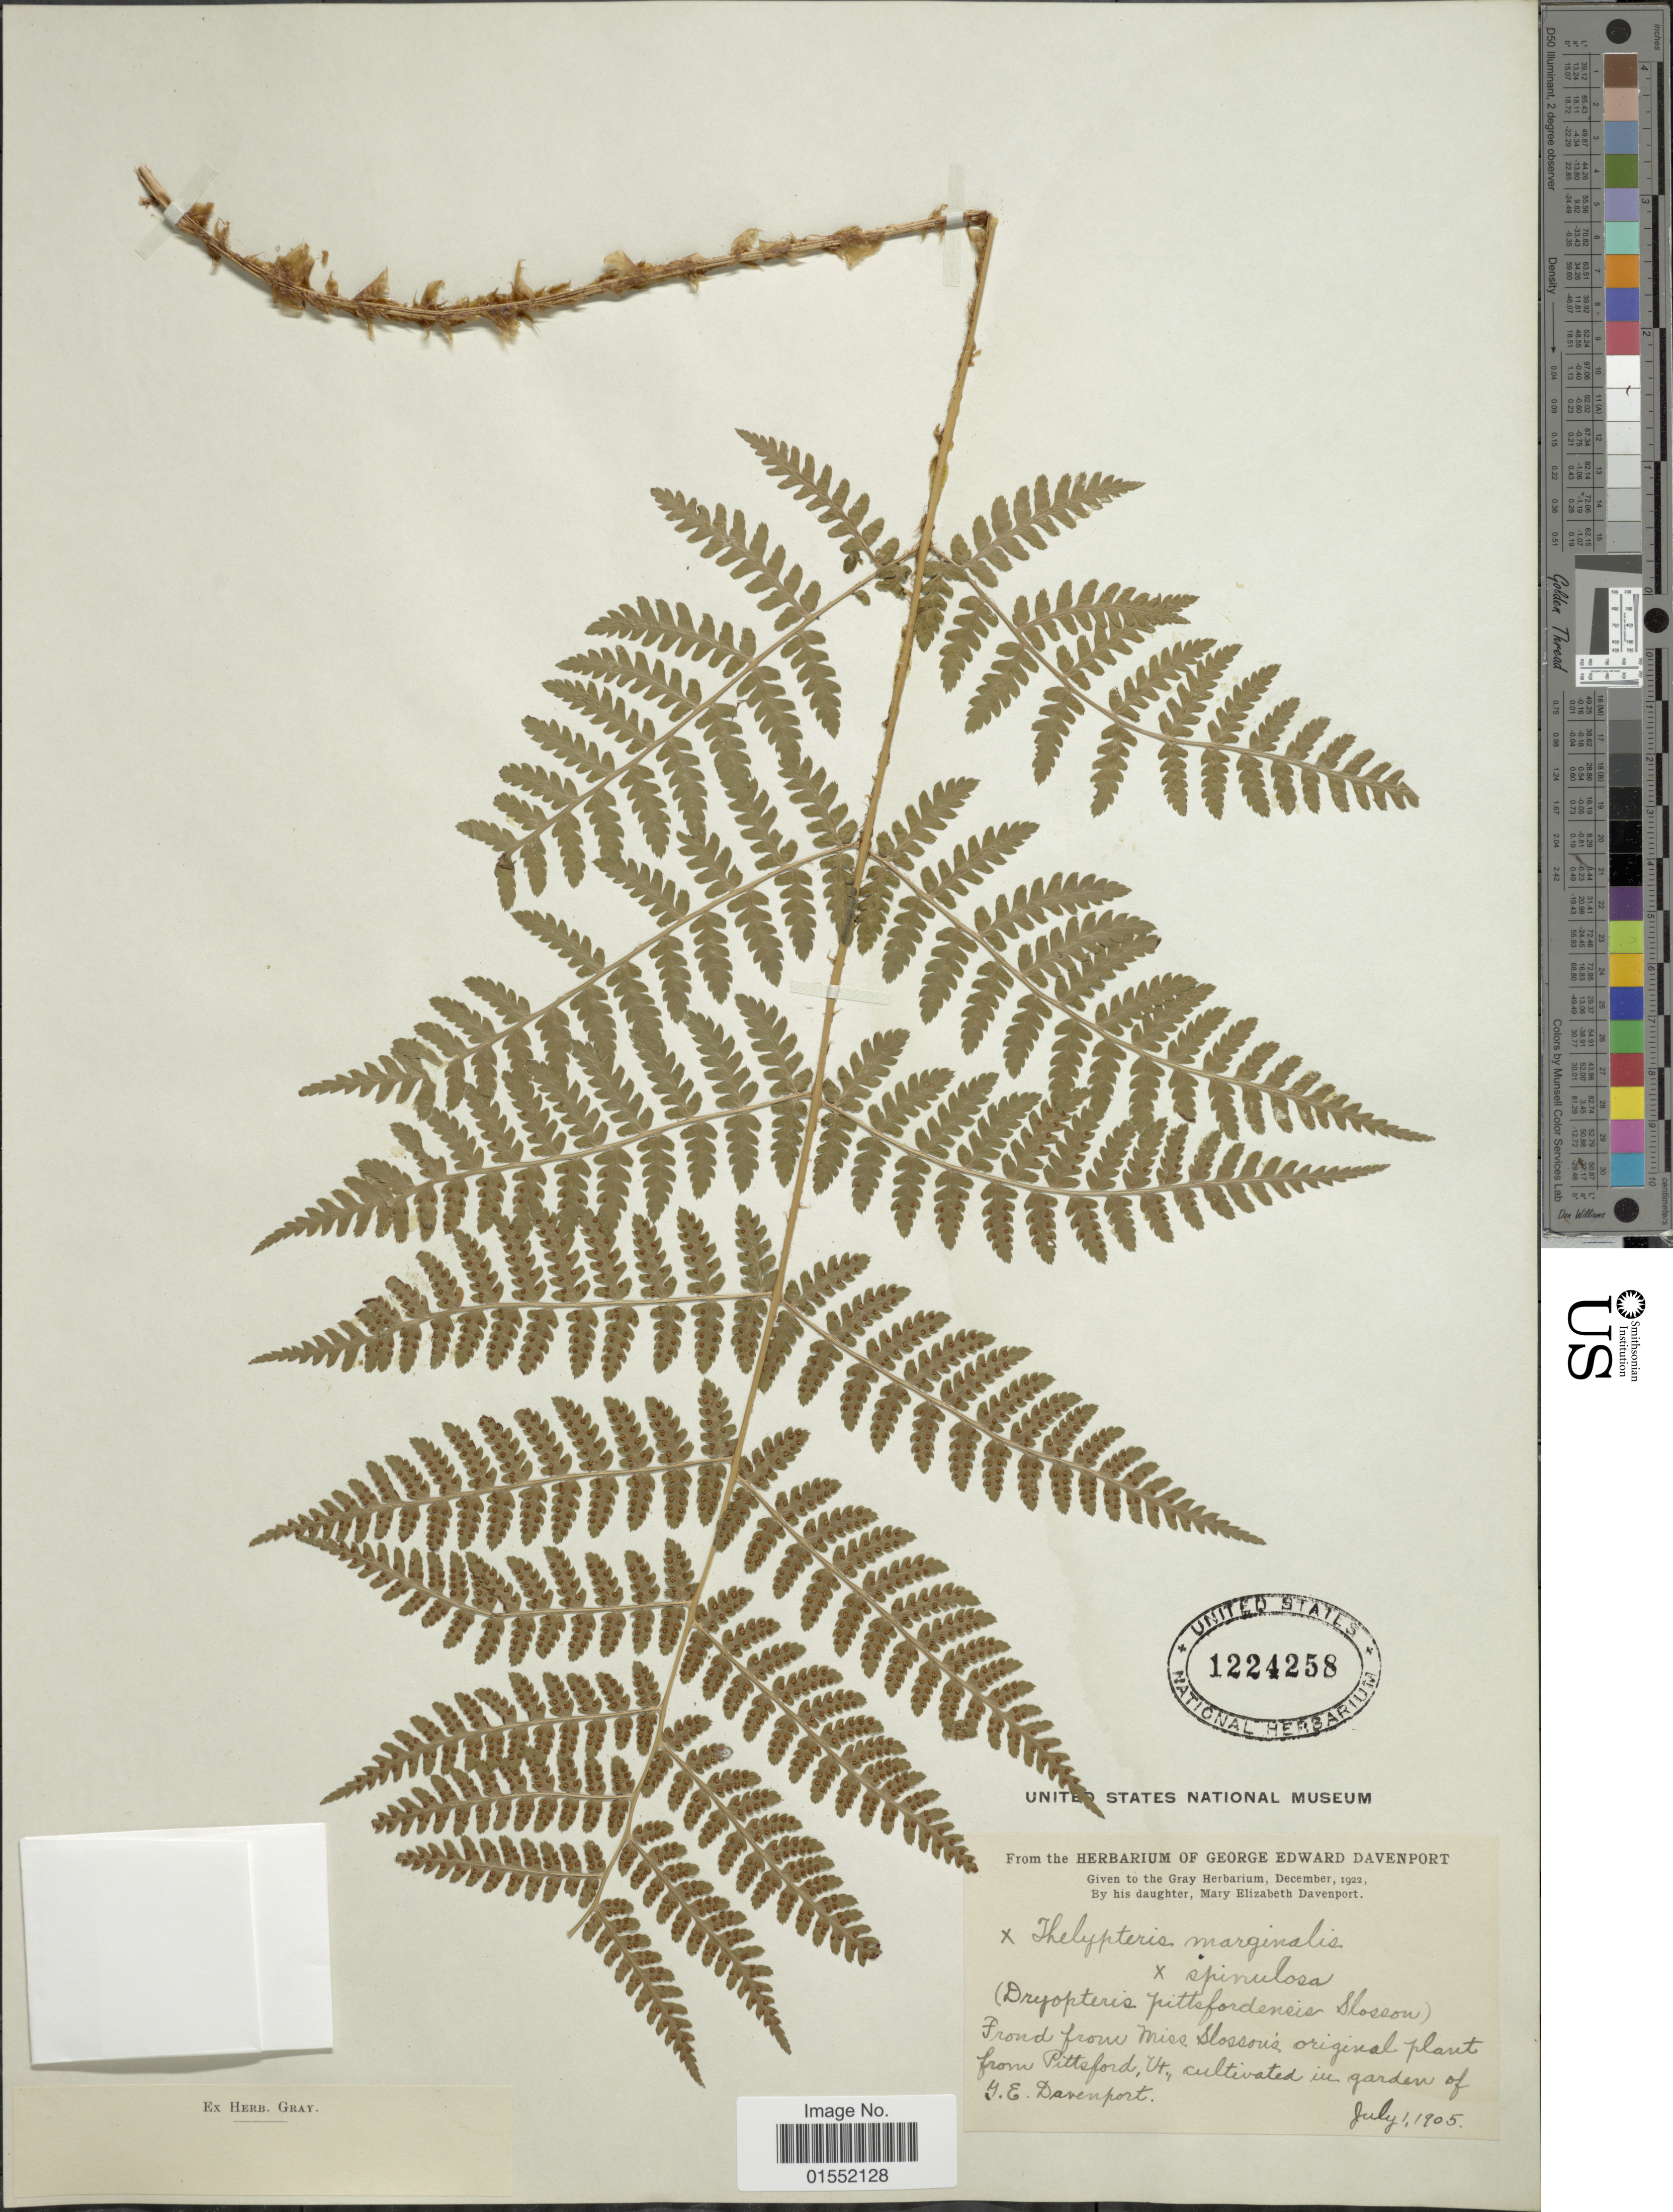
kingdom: Plantae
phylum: Tracheophyta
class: Polypodiopsida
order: Polypodiales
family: Dryopteridaceae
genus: Dryopteris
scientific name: Dryopteris marginalis x D. spinulosa (O.F. Muell.) Watt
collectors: ex herb. Geo. E. Davenport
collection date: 1905-07-01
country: United States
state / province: Utah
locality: Cultivated in garden of G. E. Davenport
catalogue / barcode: US 1224258